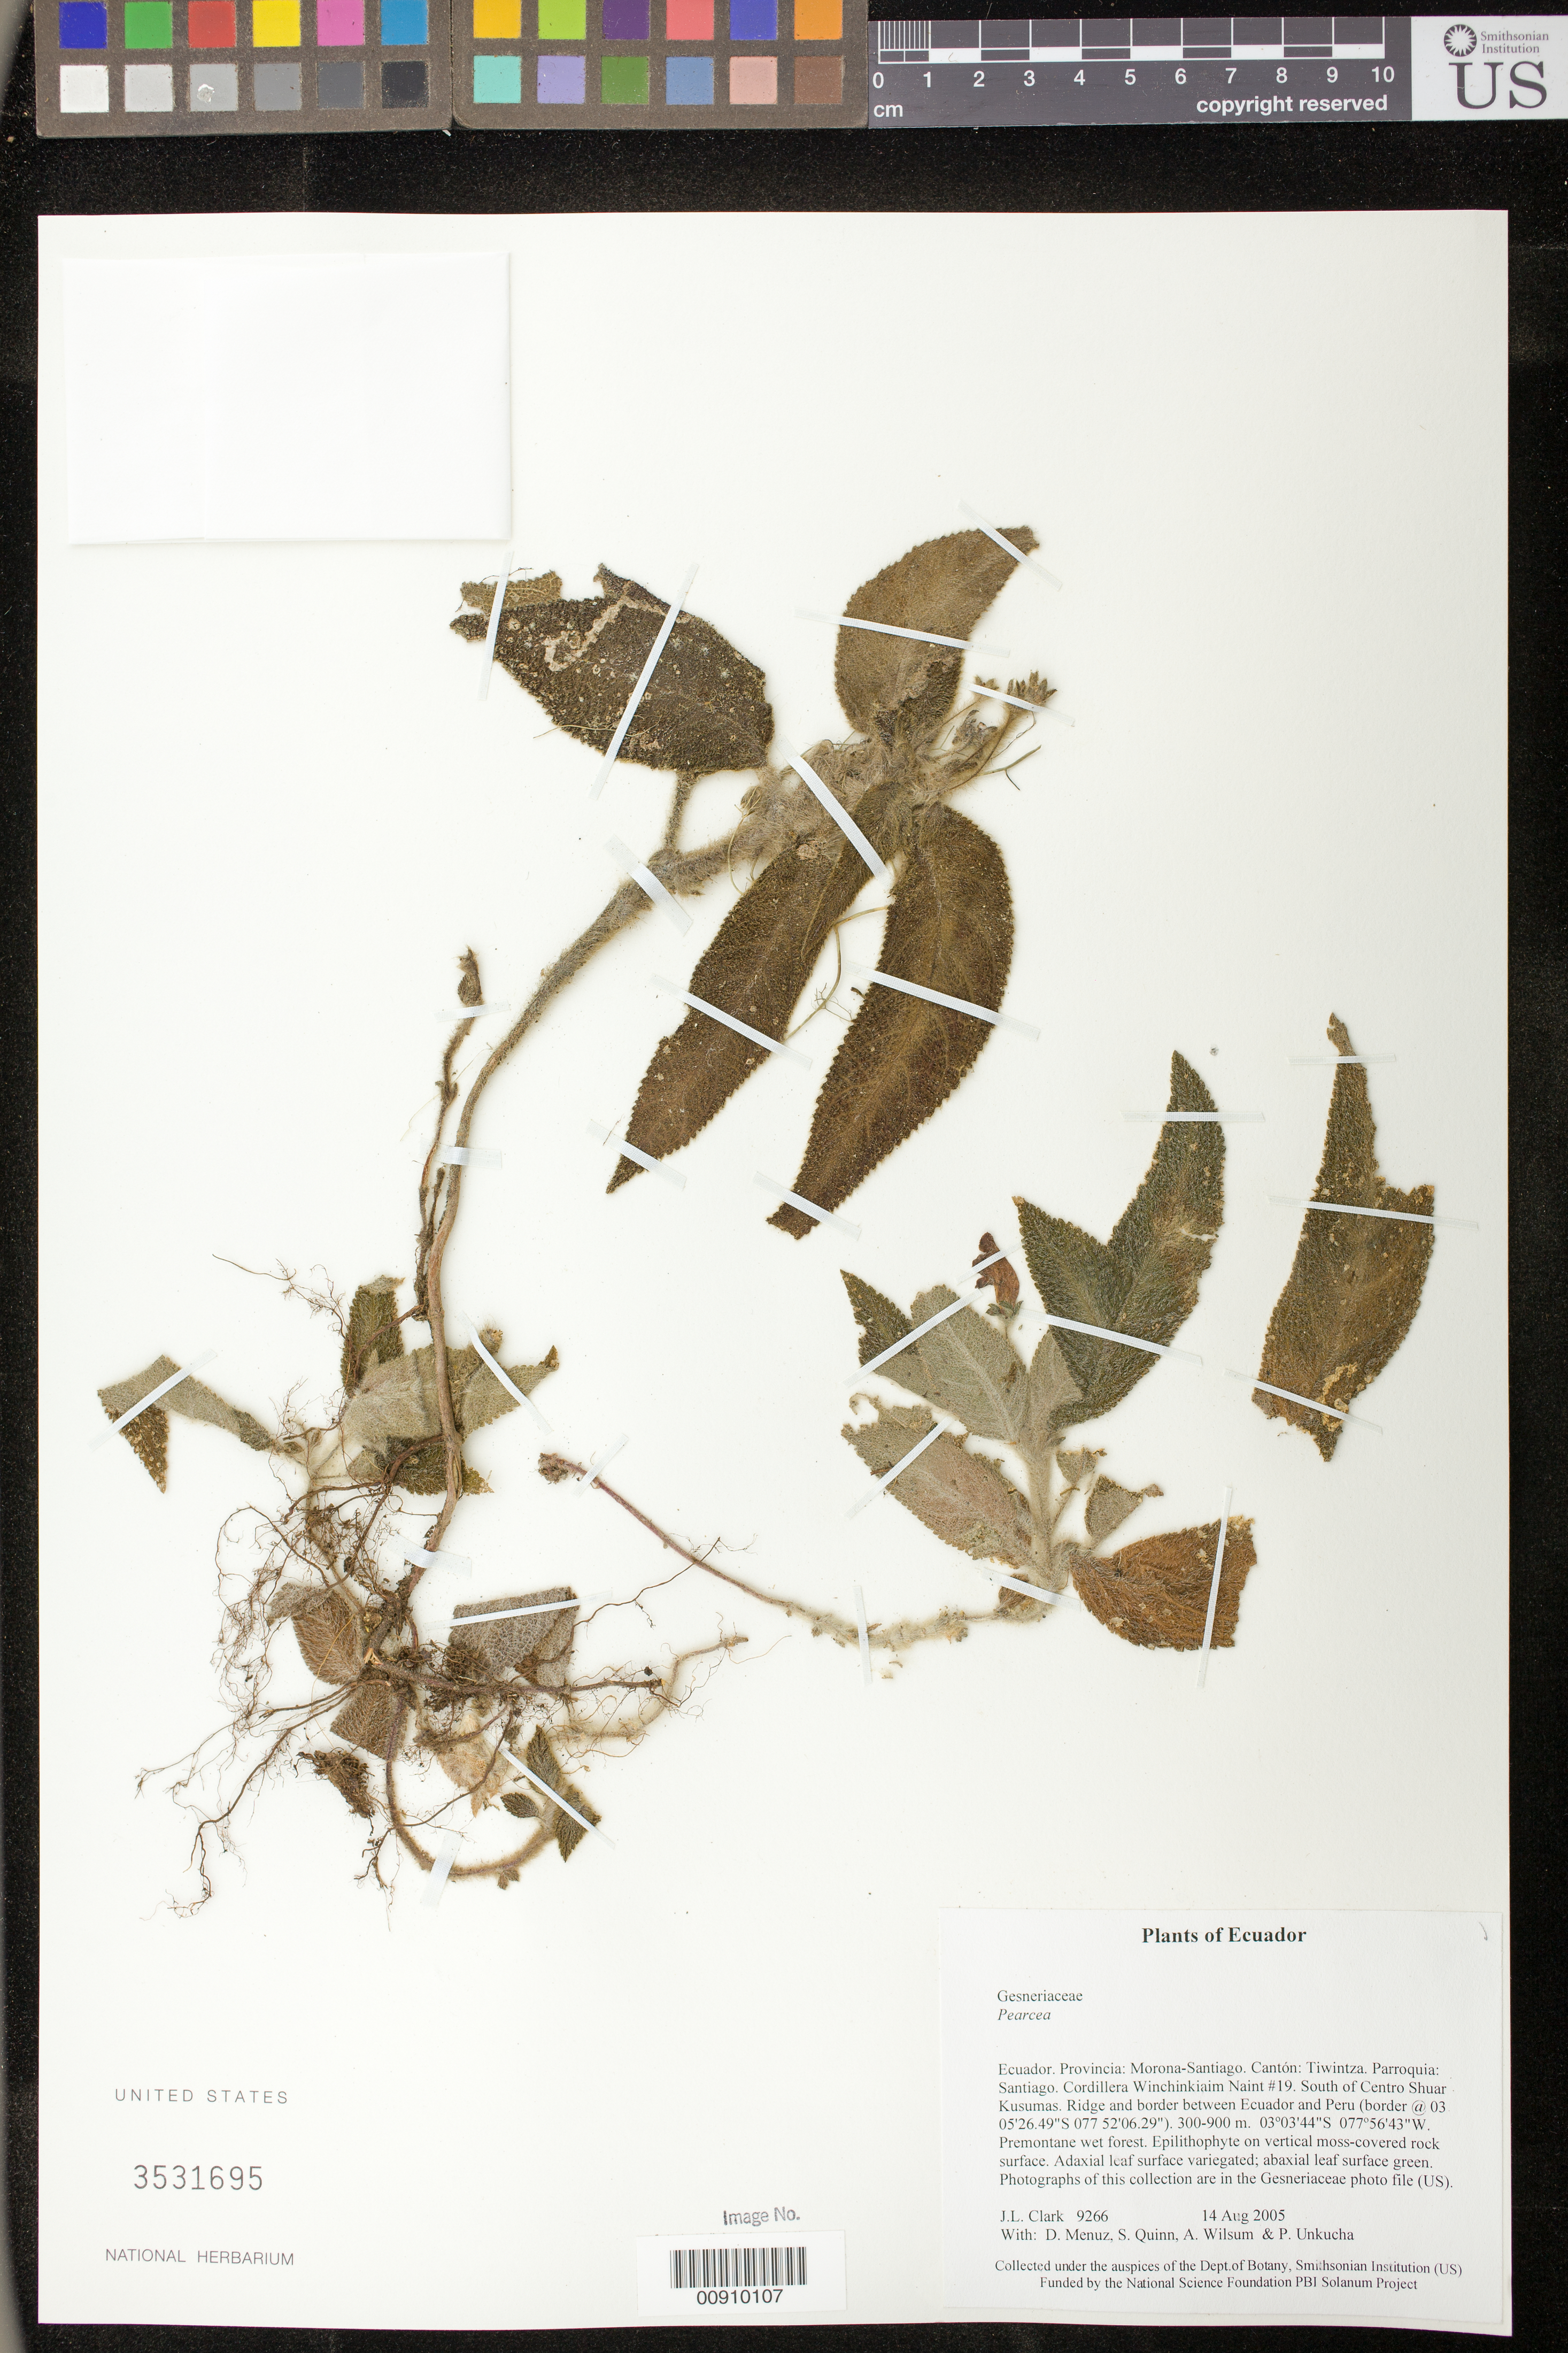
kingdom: Plantae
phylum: Tracheophyta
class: Magnoliopsida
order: Lamiales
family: Gesneriaceae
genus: Pearcea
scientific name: Pearcea sprucei var. sprucei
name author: (Britton ex Rusby) L.P. Kvist & L.E. Skog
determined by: Skog, Laurence E.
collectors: J. L. Clark, D. Menuz, S. Quinn, A. Wilsum & P. Unkucha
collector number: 9266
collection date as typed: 14 Aug 2005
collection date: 2005-08-14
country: Ecuador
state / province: Morona-Santiago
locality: Tiwintza. Parroquia: Santiago. Cordillera Winchinkiaim Naint #19. South of Centro Shuar Kusumas. Ridge and border between Ecuador and Peru (border @ 03°05'26.49"S 077°52'06.29").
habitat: Premontane wet forest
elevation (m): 300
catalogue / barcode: US 3531695